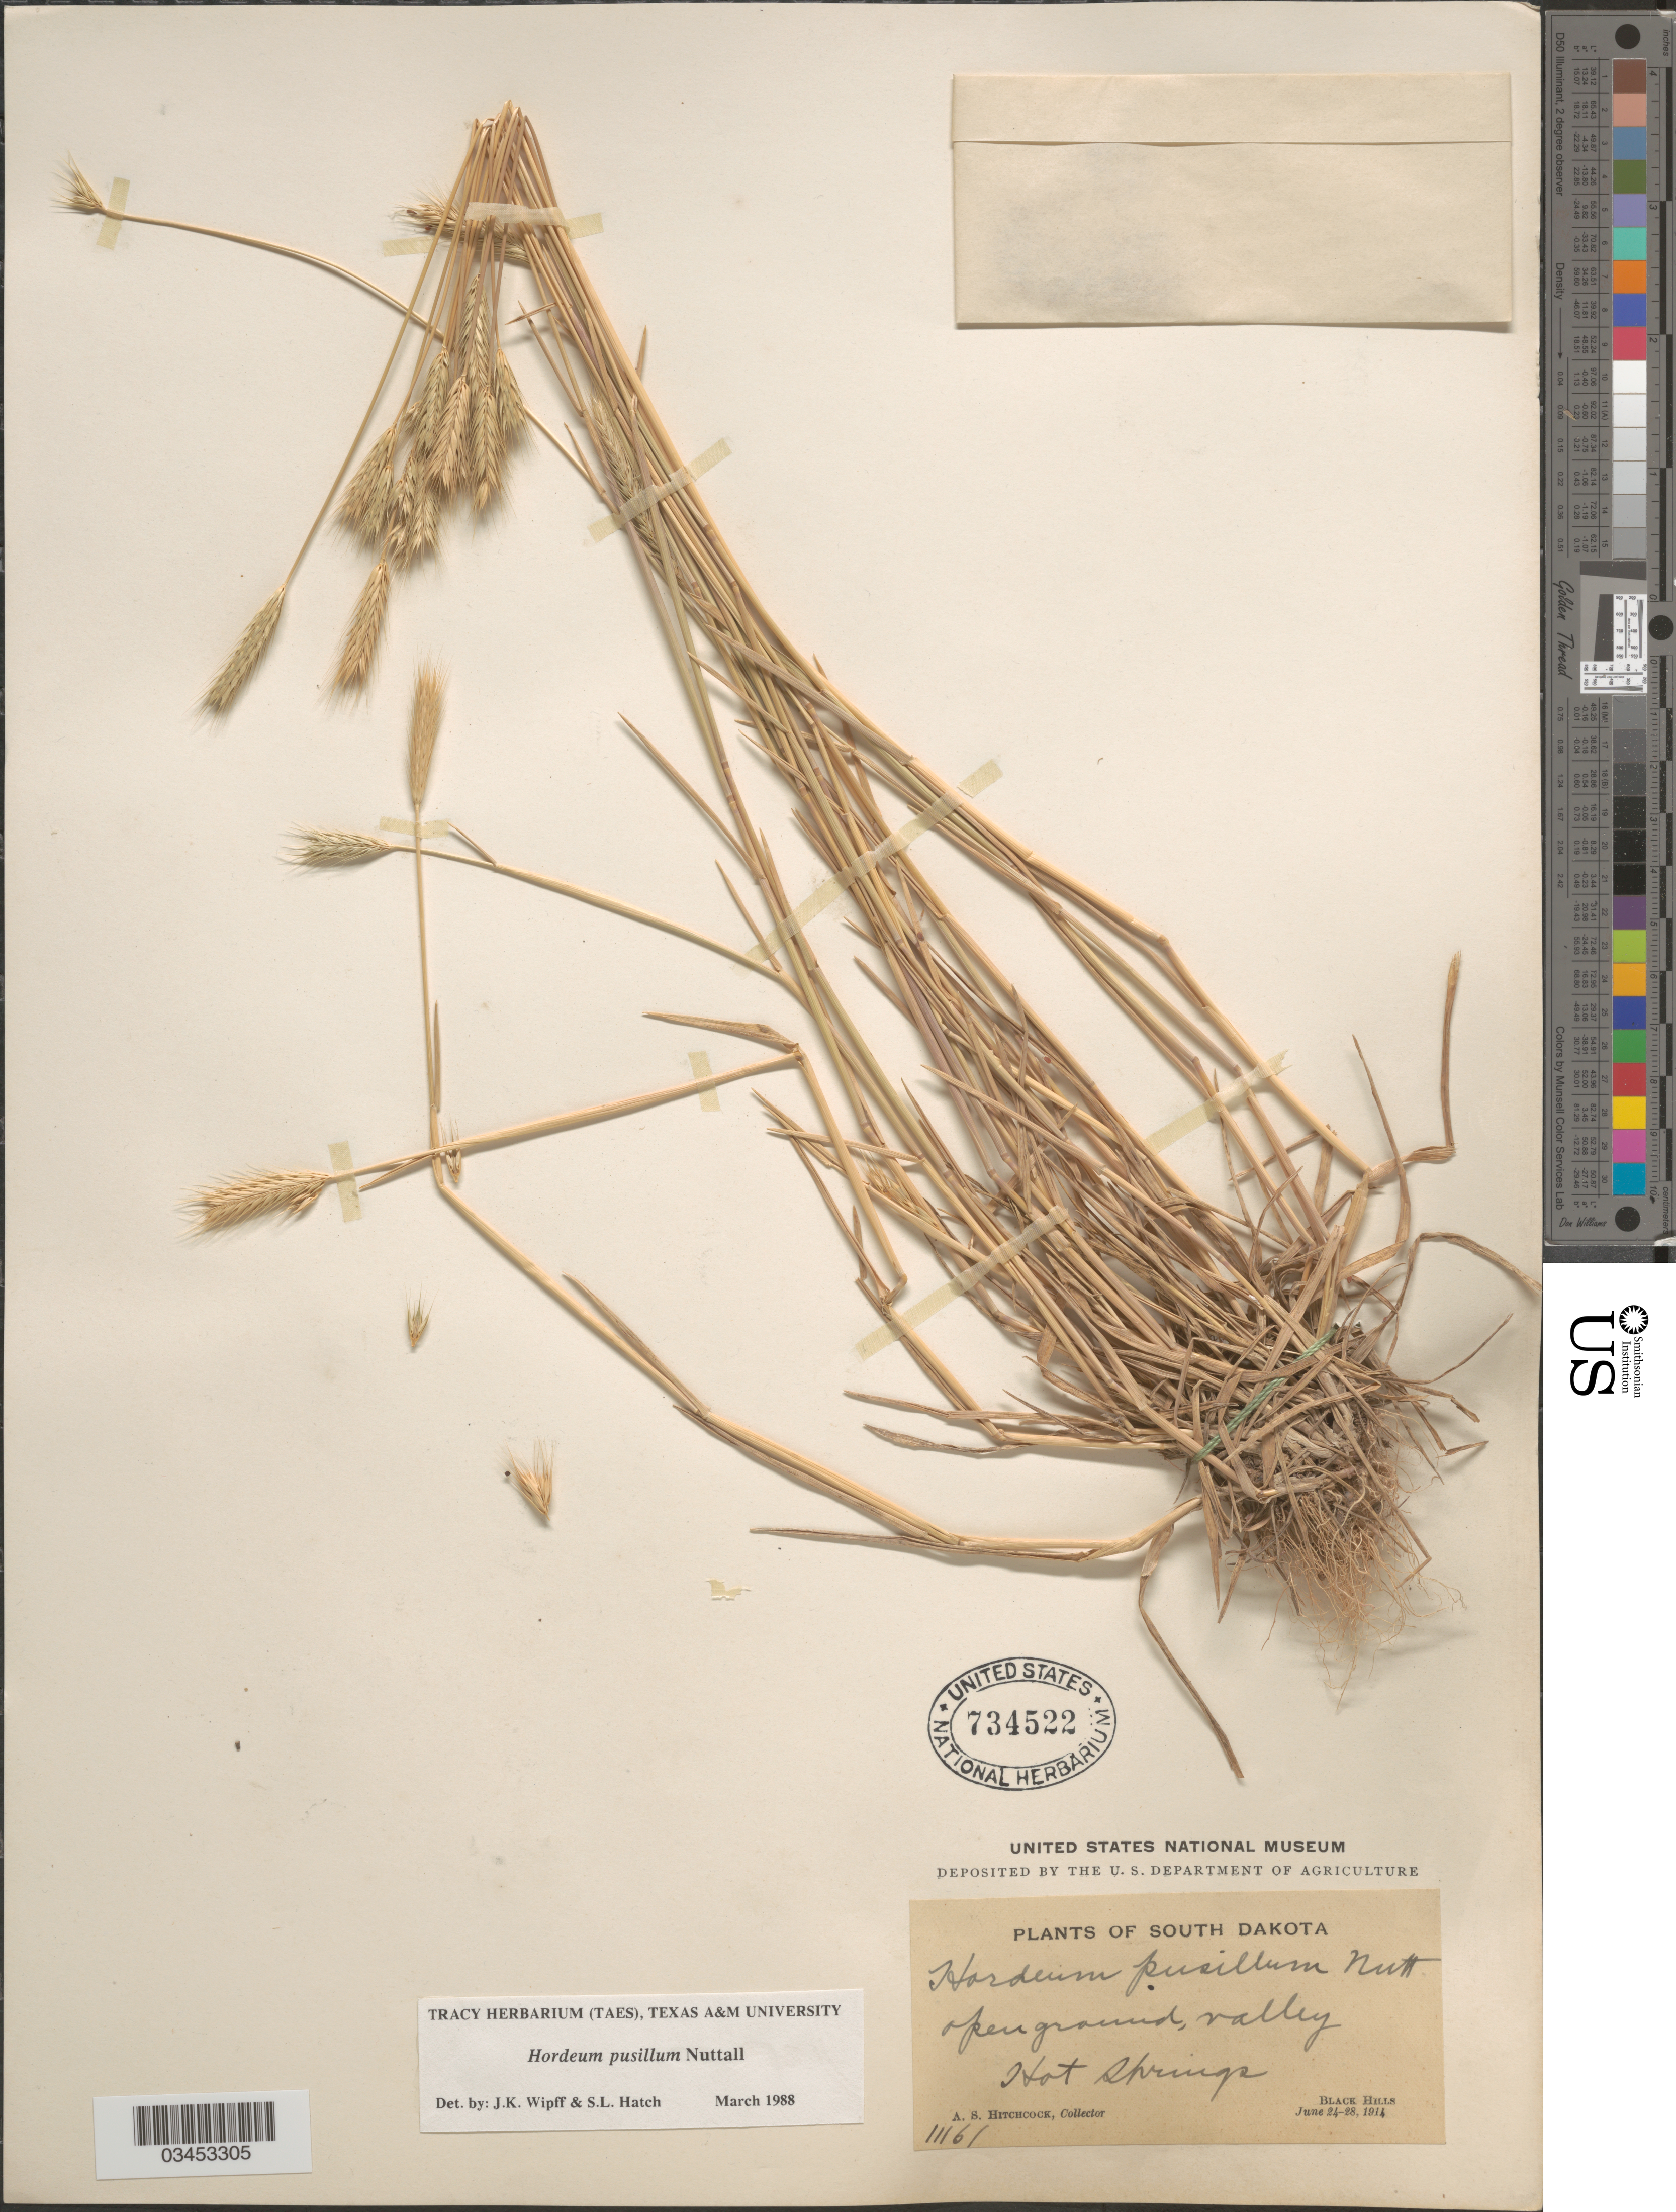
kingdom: Plantae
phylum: Tracheophyta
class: Liliopsida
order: Poales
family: Poaceae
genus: Hordeum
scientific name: Hordeum pusillum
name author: Nutt.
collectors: A. S. Hitchcock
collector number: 11161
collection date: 1914-06-24/1914-06-28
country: United States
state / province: South Dakota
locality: Open ground, valley. Hot Springs. Black Hills.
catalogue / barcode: US 734522